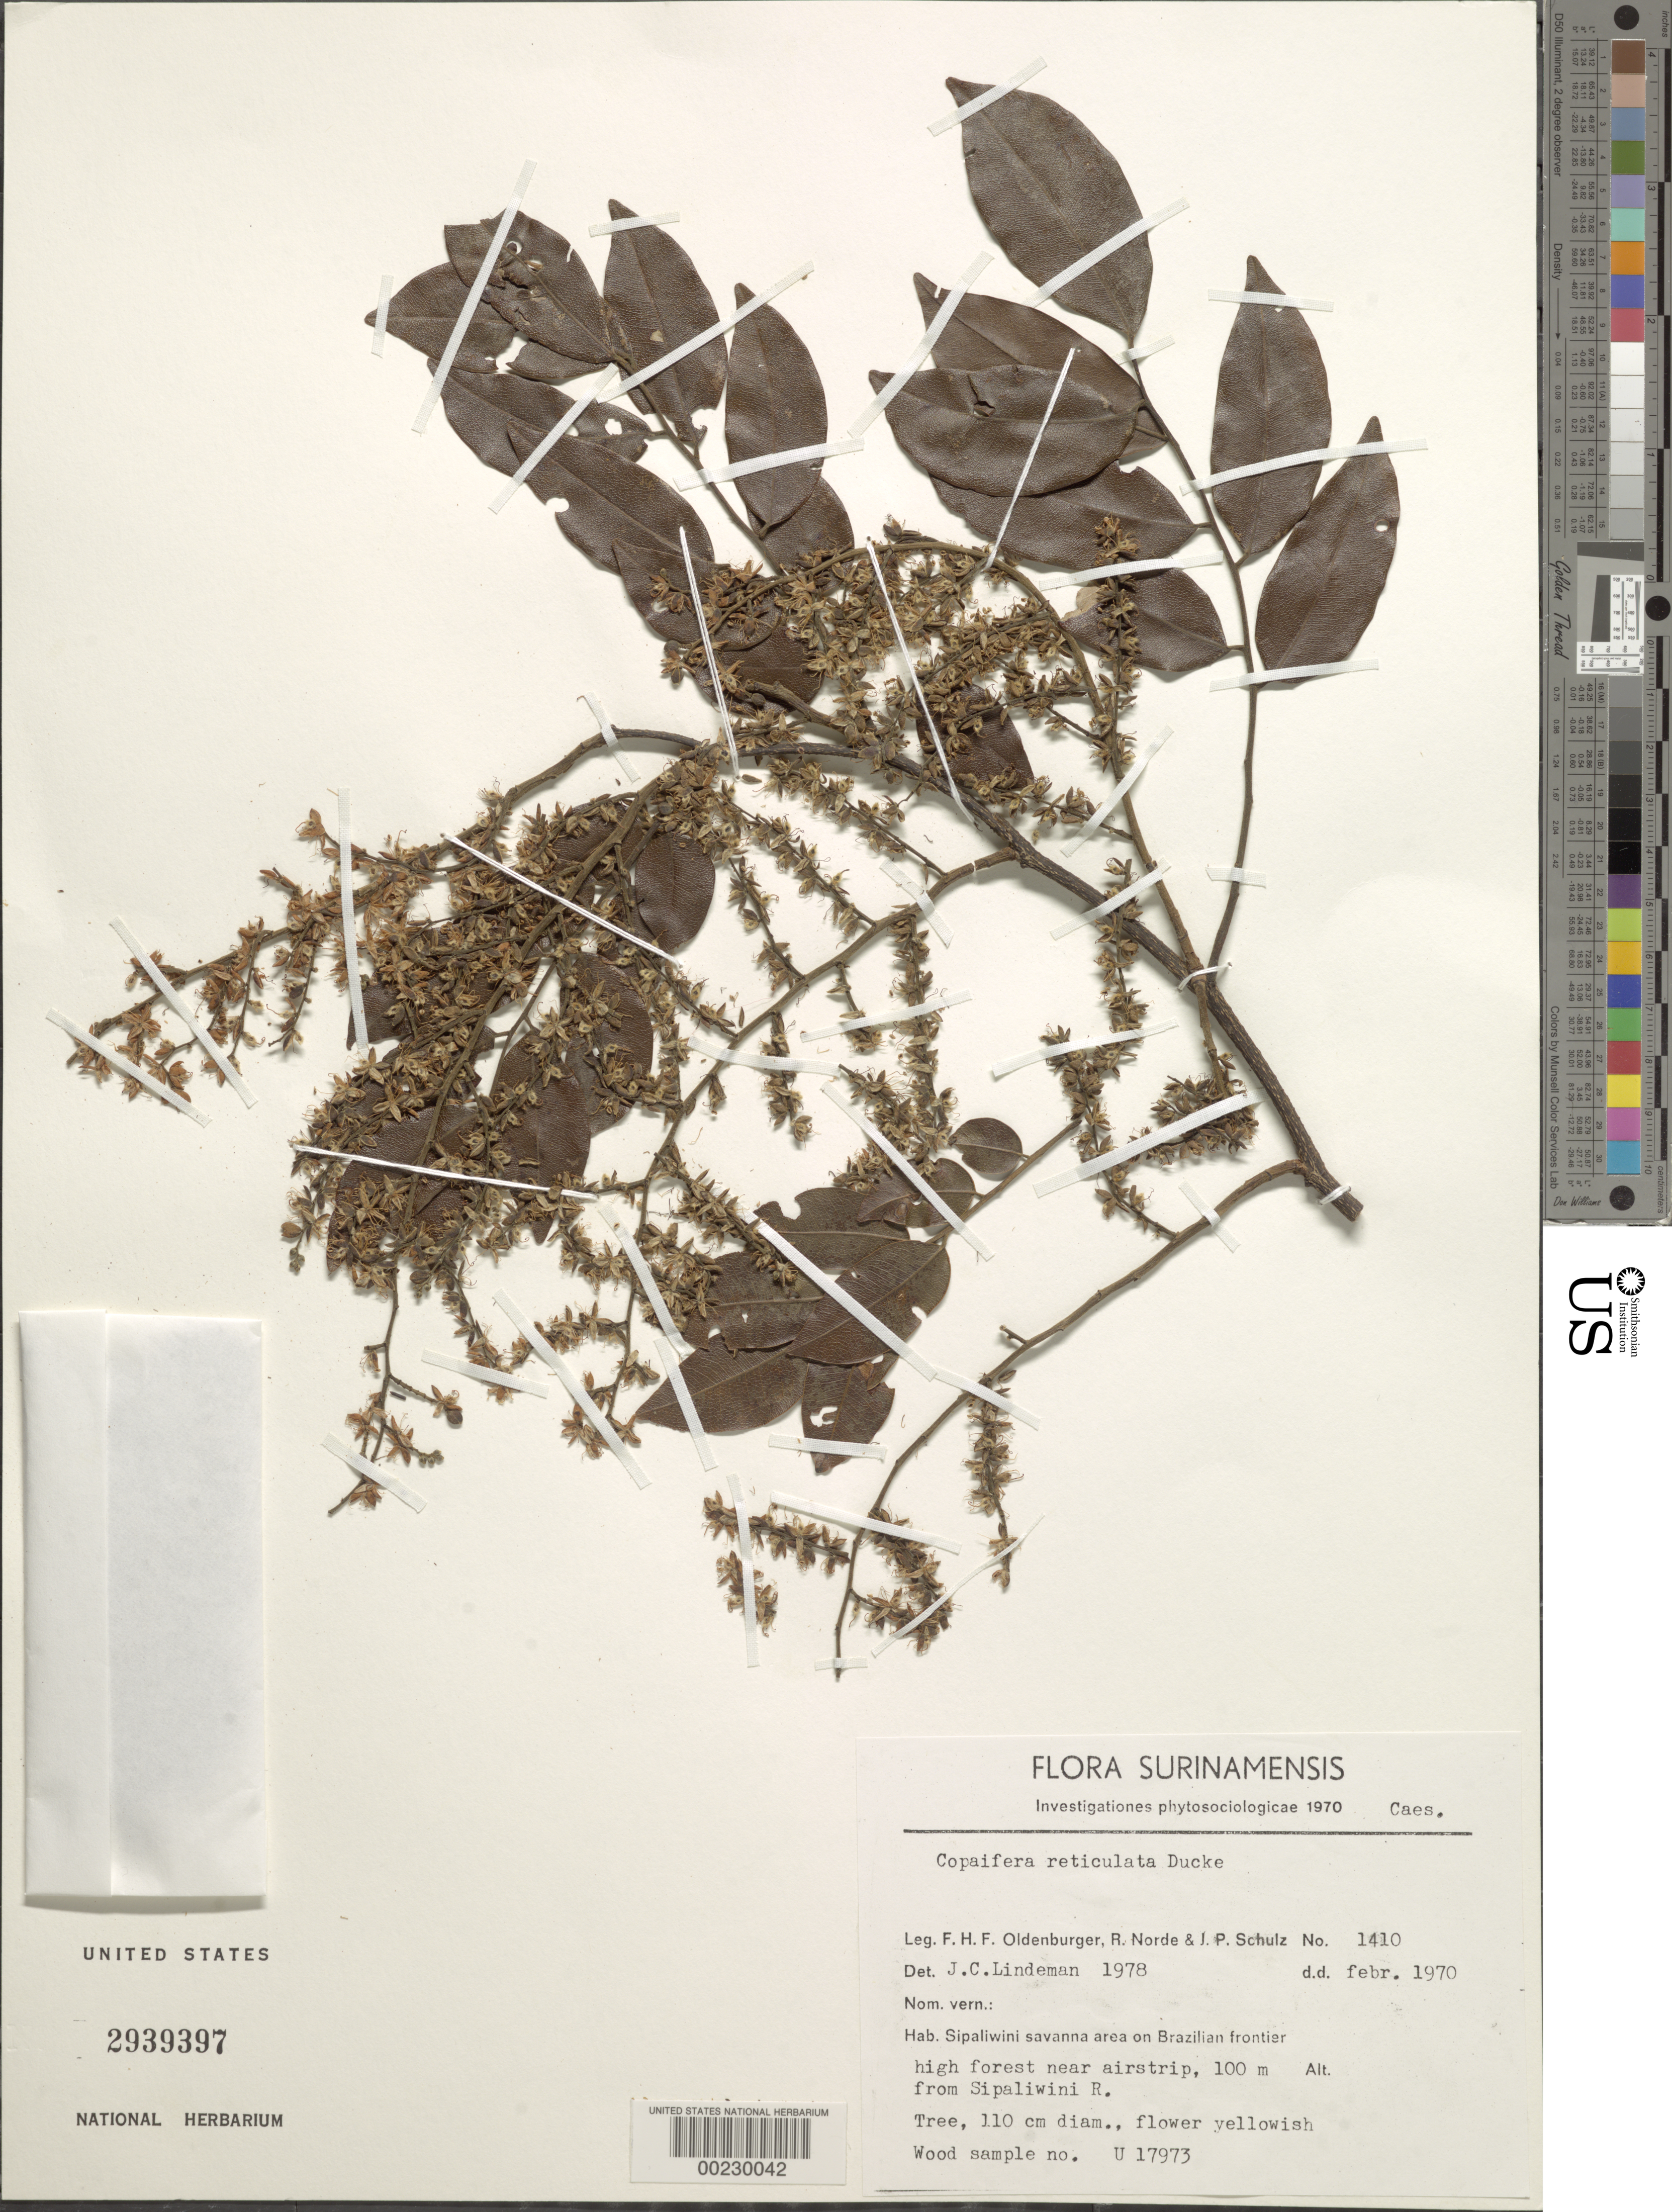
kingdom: Plantae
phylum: Tracheophyta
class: Magnoliopsida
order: Fabales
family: Fabaceae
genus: Copaifera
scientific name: Copaifera reticulata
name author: Ducke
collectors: F. Oldenburger, R. Norde & J. P. Schulz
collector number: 1410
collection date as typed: Feb 1970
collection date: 1970-02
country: Suriname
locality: Sipaliwini savanna area on brazilian frontier near airstrip, 100m fromsipaliwini river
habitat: High forest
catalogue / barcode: US 2939397